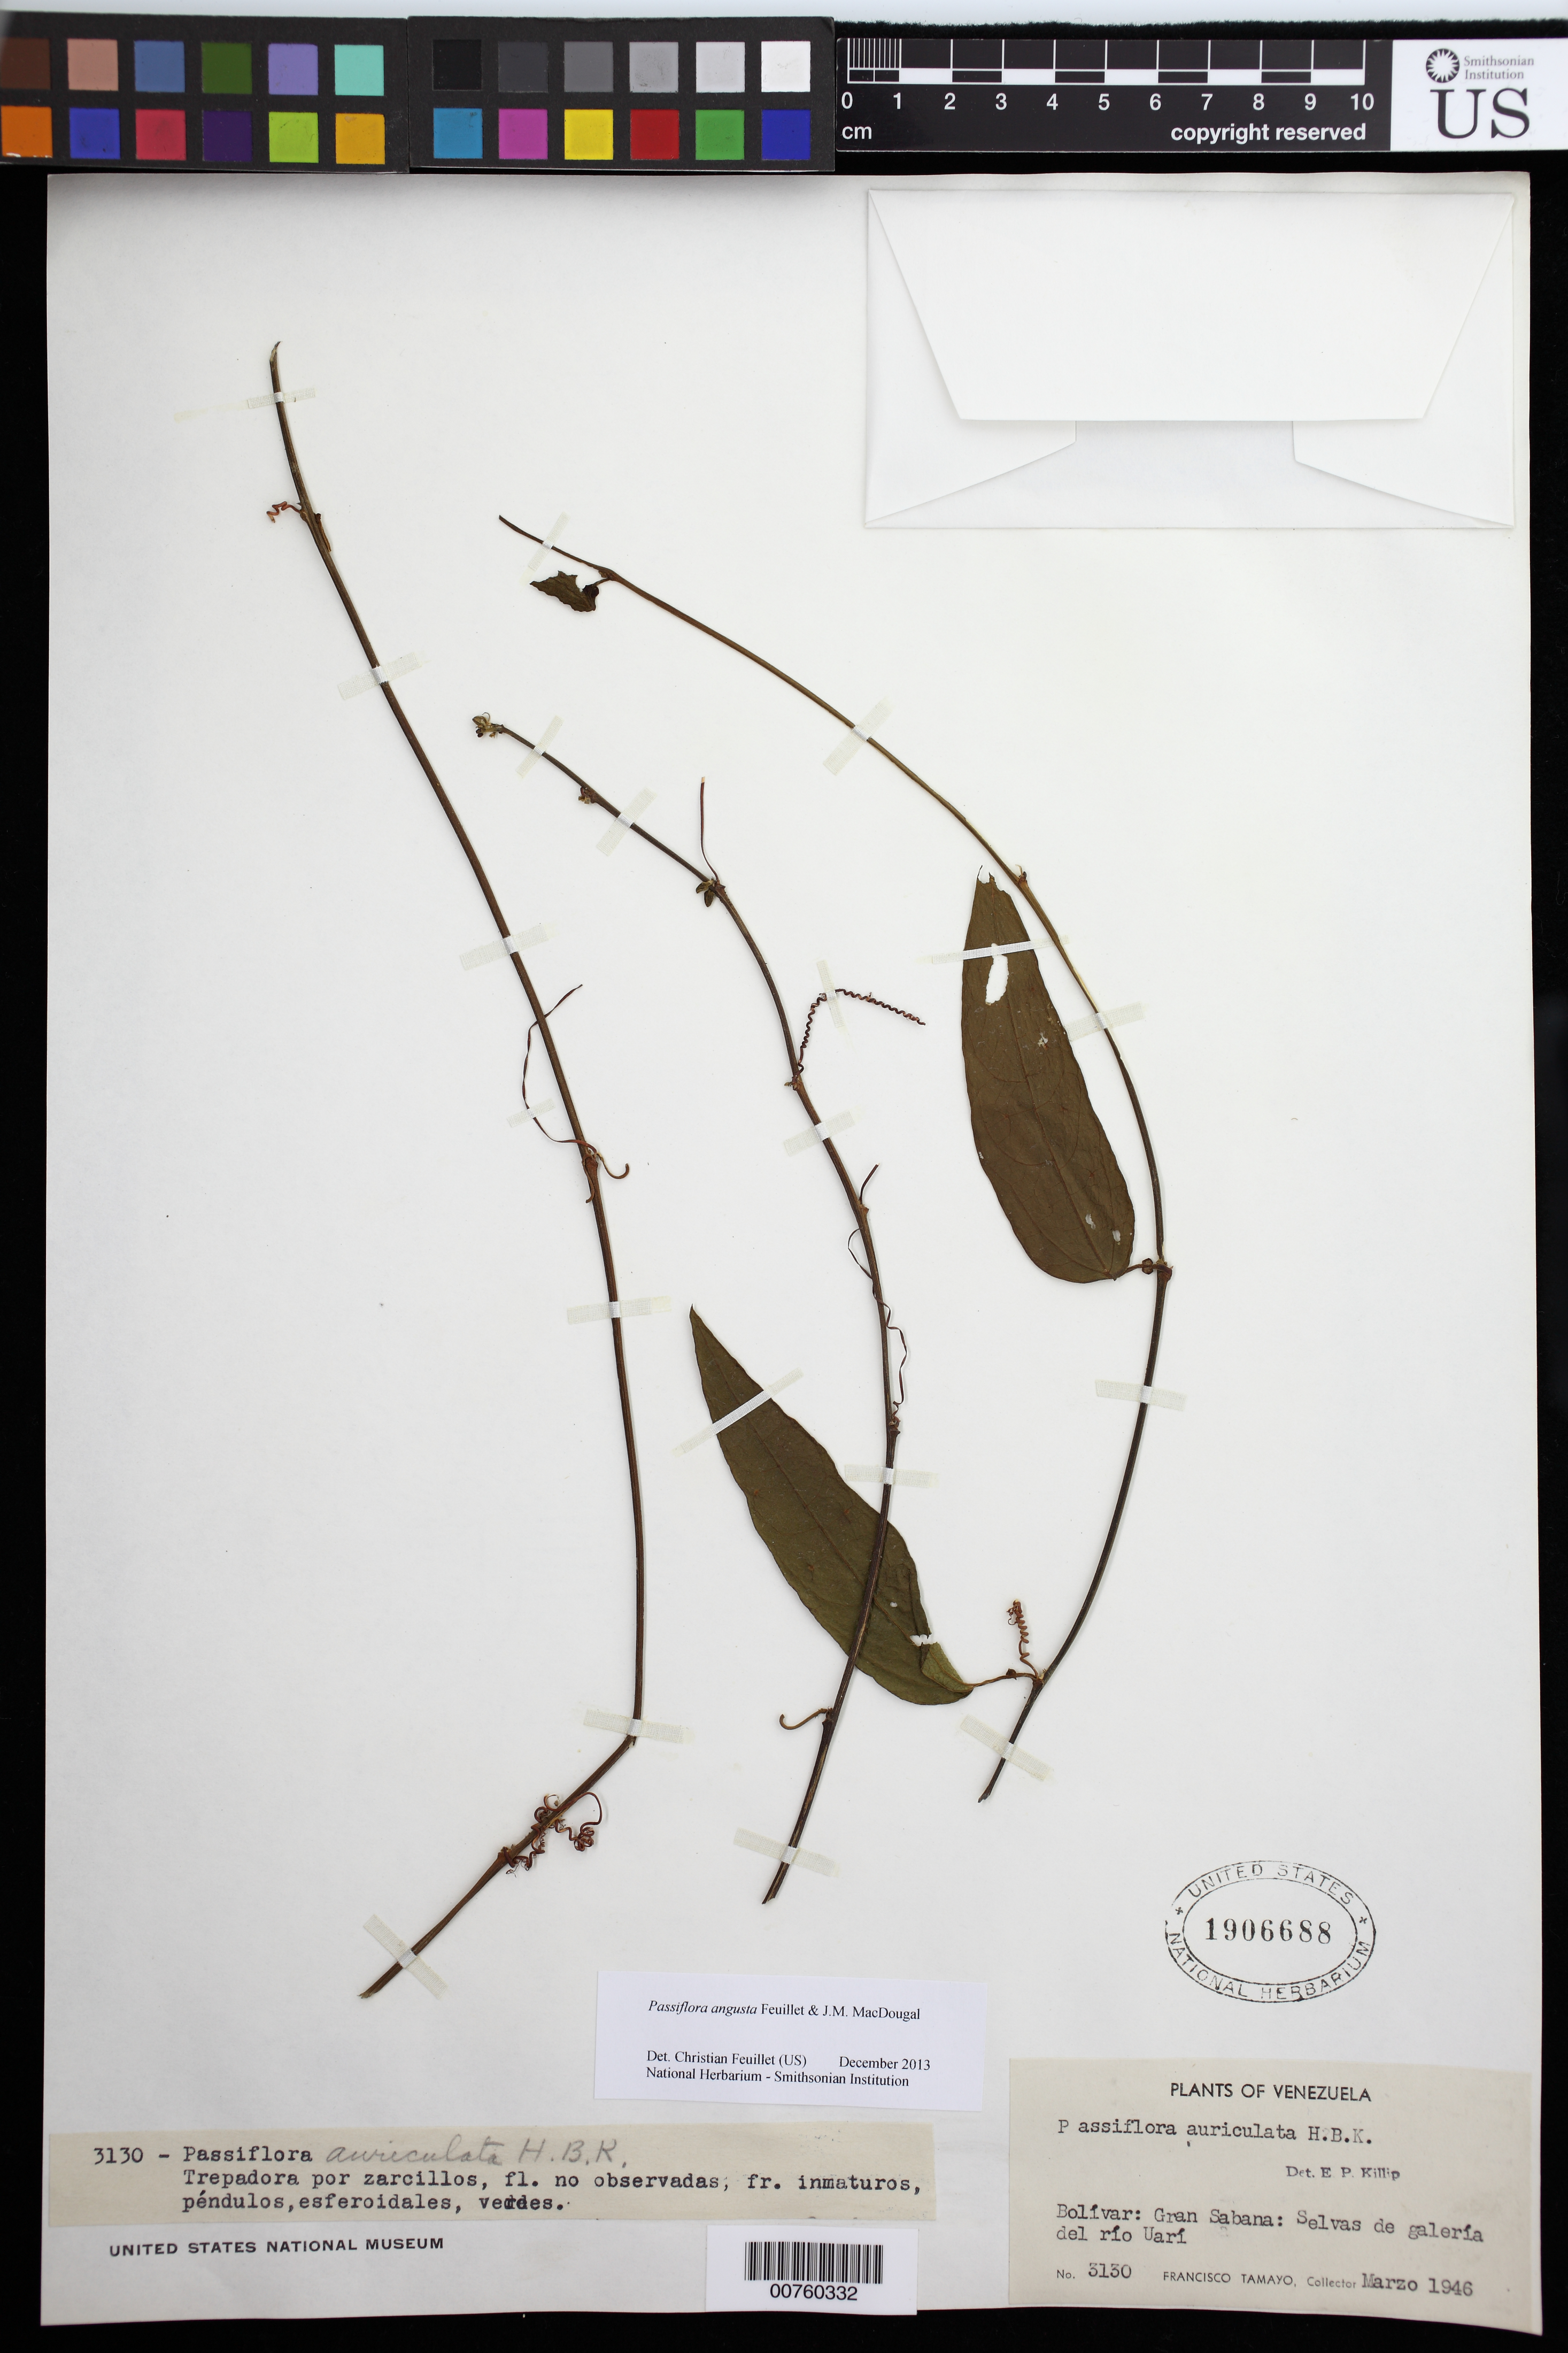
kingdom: Plantae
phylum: Tracheophyta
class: Magnoliopsida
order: Malpighiales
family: Passifloraceae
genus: Passiflora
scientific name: Passiflora auriculata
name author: Kunth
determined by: Killip, Ellsworth P.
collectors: F. Tamayo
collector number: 3130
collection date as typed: Mar-46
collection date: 1946-03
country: Venezuela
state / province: Bolívar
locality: Gran Sabana, Río Uarí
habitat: Gallery forest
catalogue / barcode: US 1906688